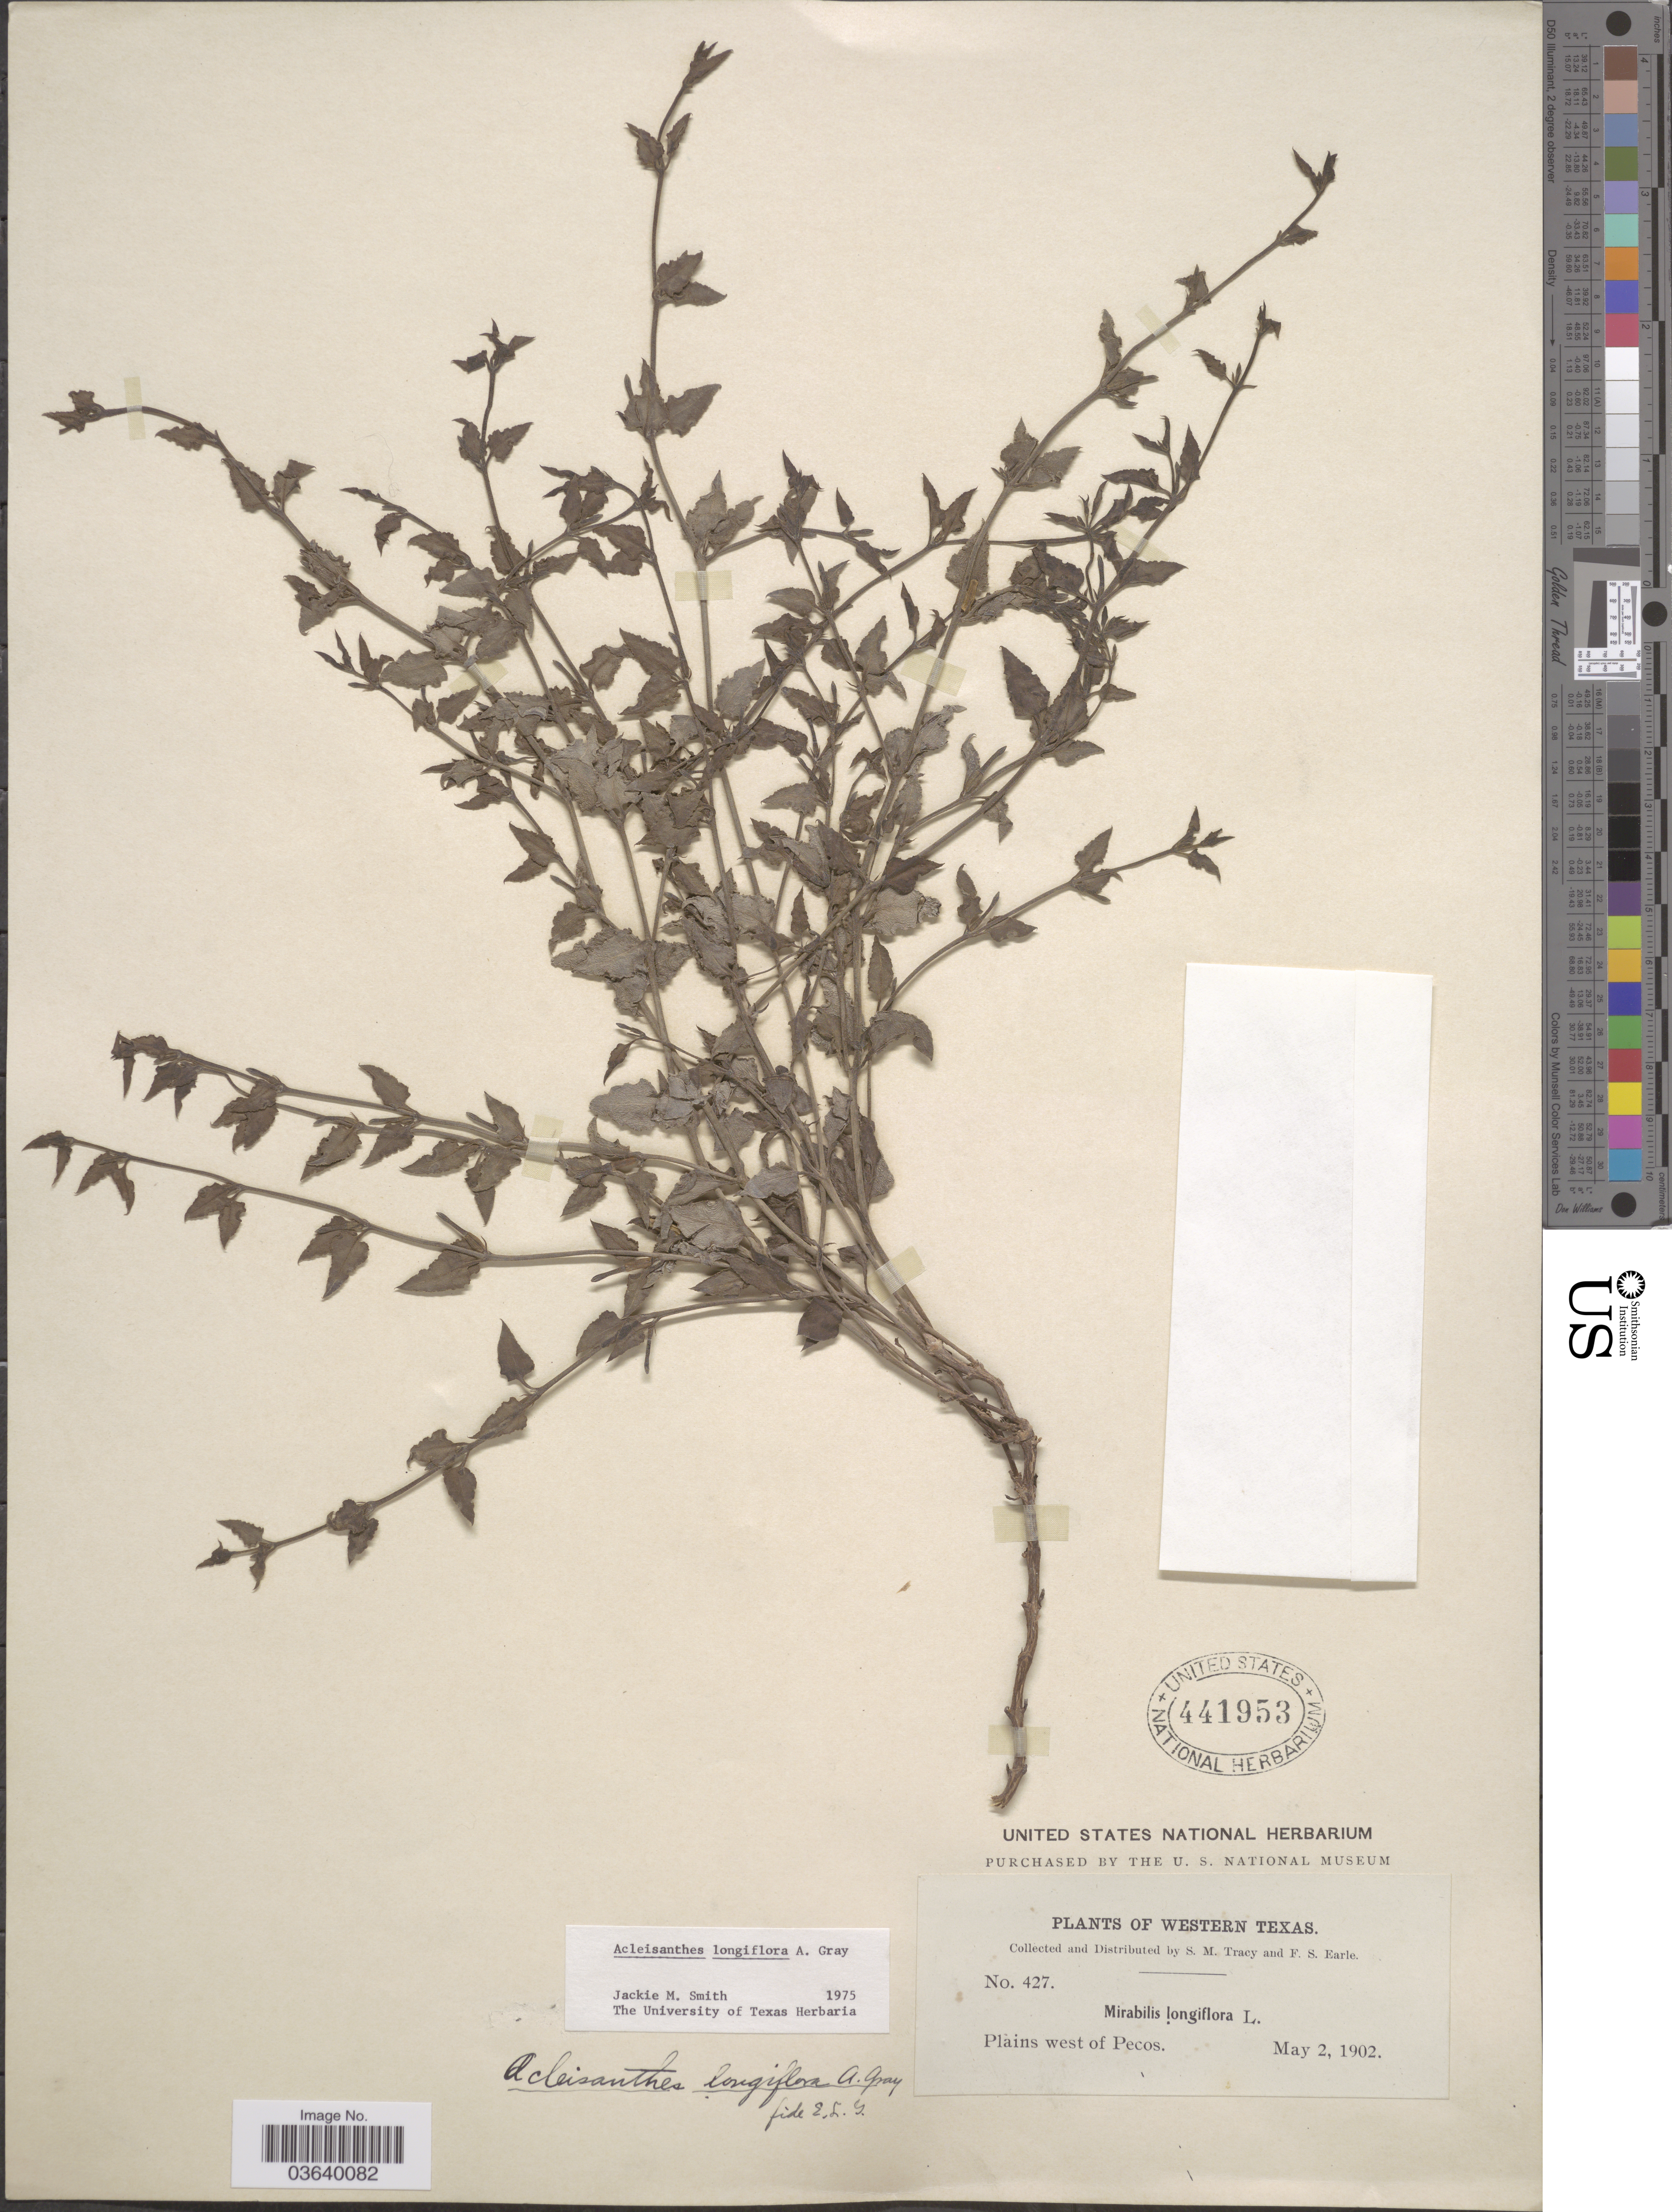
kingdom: Plantae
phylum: Tracheophyta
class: Magnoliopsida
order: Caryophyllales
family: Nyctaginaceae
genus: Acleisanthes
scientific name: Acleisanthes longiflora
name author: A. Gray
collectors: S. M. Tracy & F. S. Earle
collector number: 427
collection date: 1902-05-02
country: United States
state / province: Texas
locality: Western Texas. Plains west of Pecos.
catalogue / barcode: US 441953